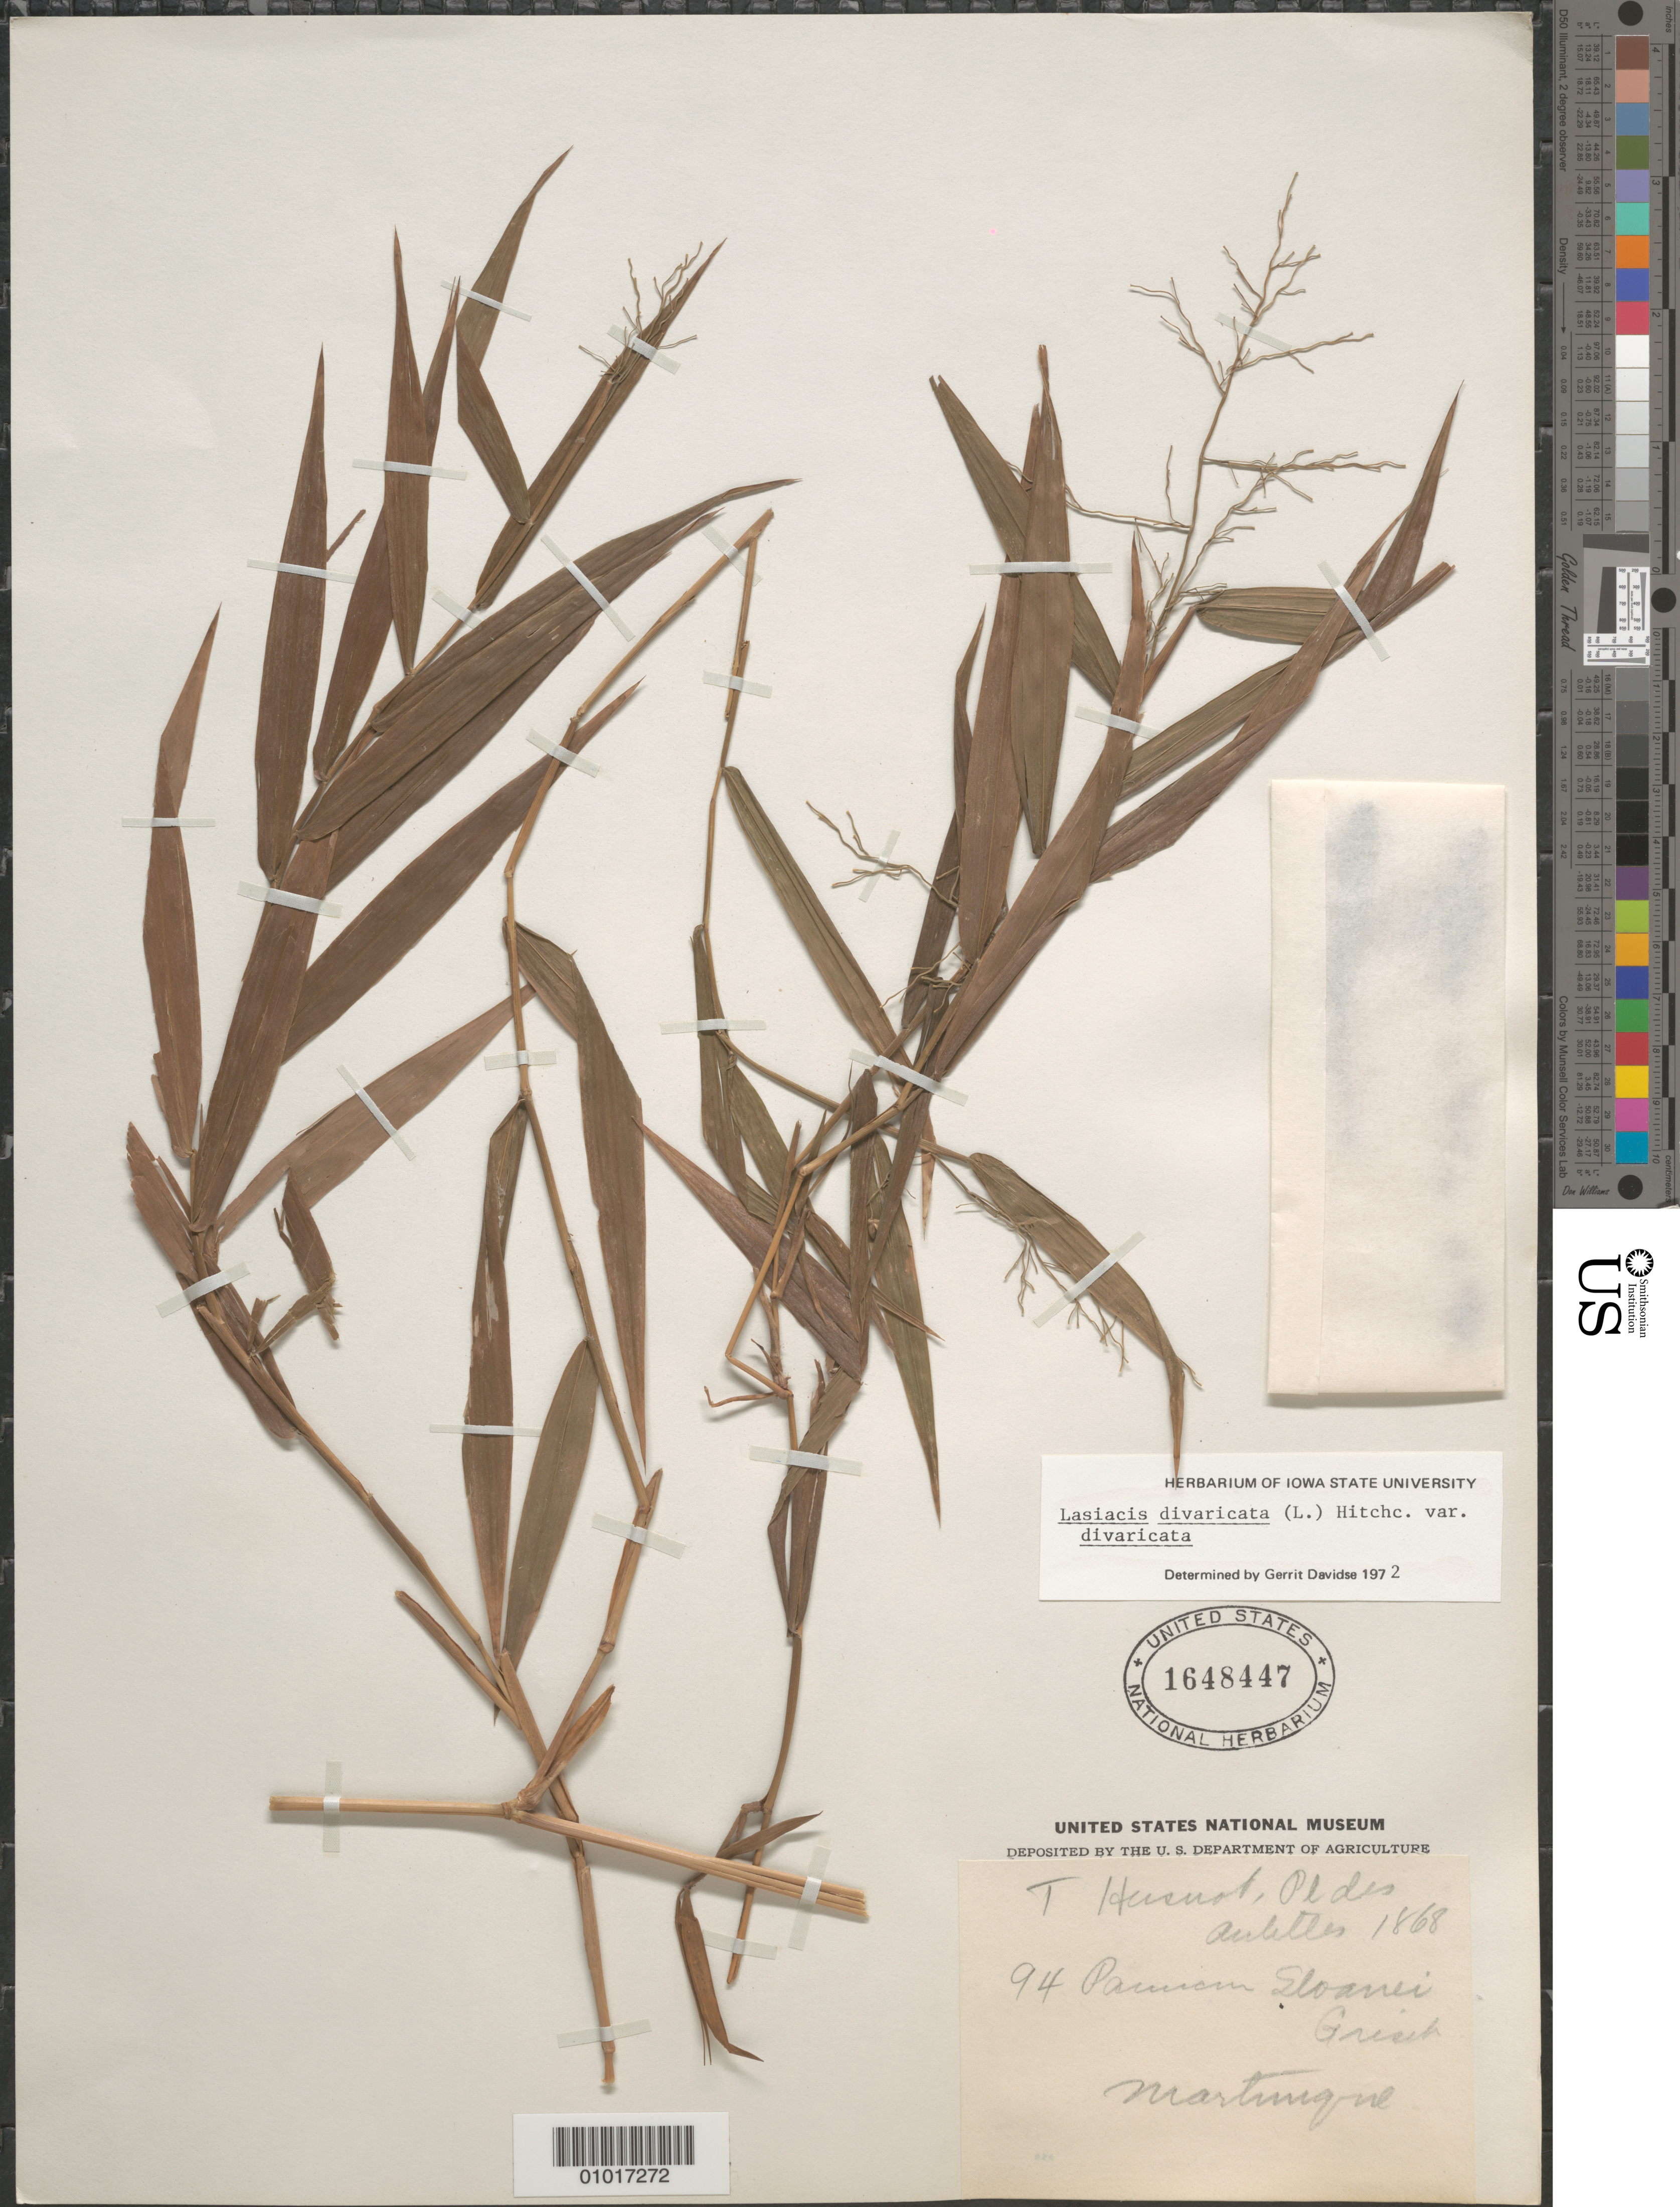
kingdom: Plantae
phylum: Tracheophyta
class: Liliopsida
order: Poales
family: Poaceae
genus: Lasiacis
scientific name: Lasiacis divaricata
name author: (L.) Hitchc.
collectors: P. T. Husnot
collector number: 94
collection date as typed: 01 Jan 1868 to 31 Dec 1868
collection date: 1868-01-01/1868-12-31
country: Martinique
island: Martinique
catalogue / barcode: US 1648447